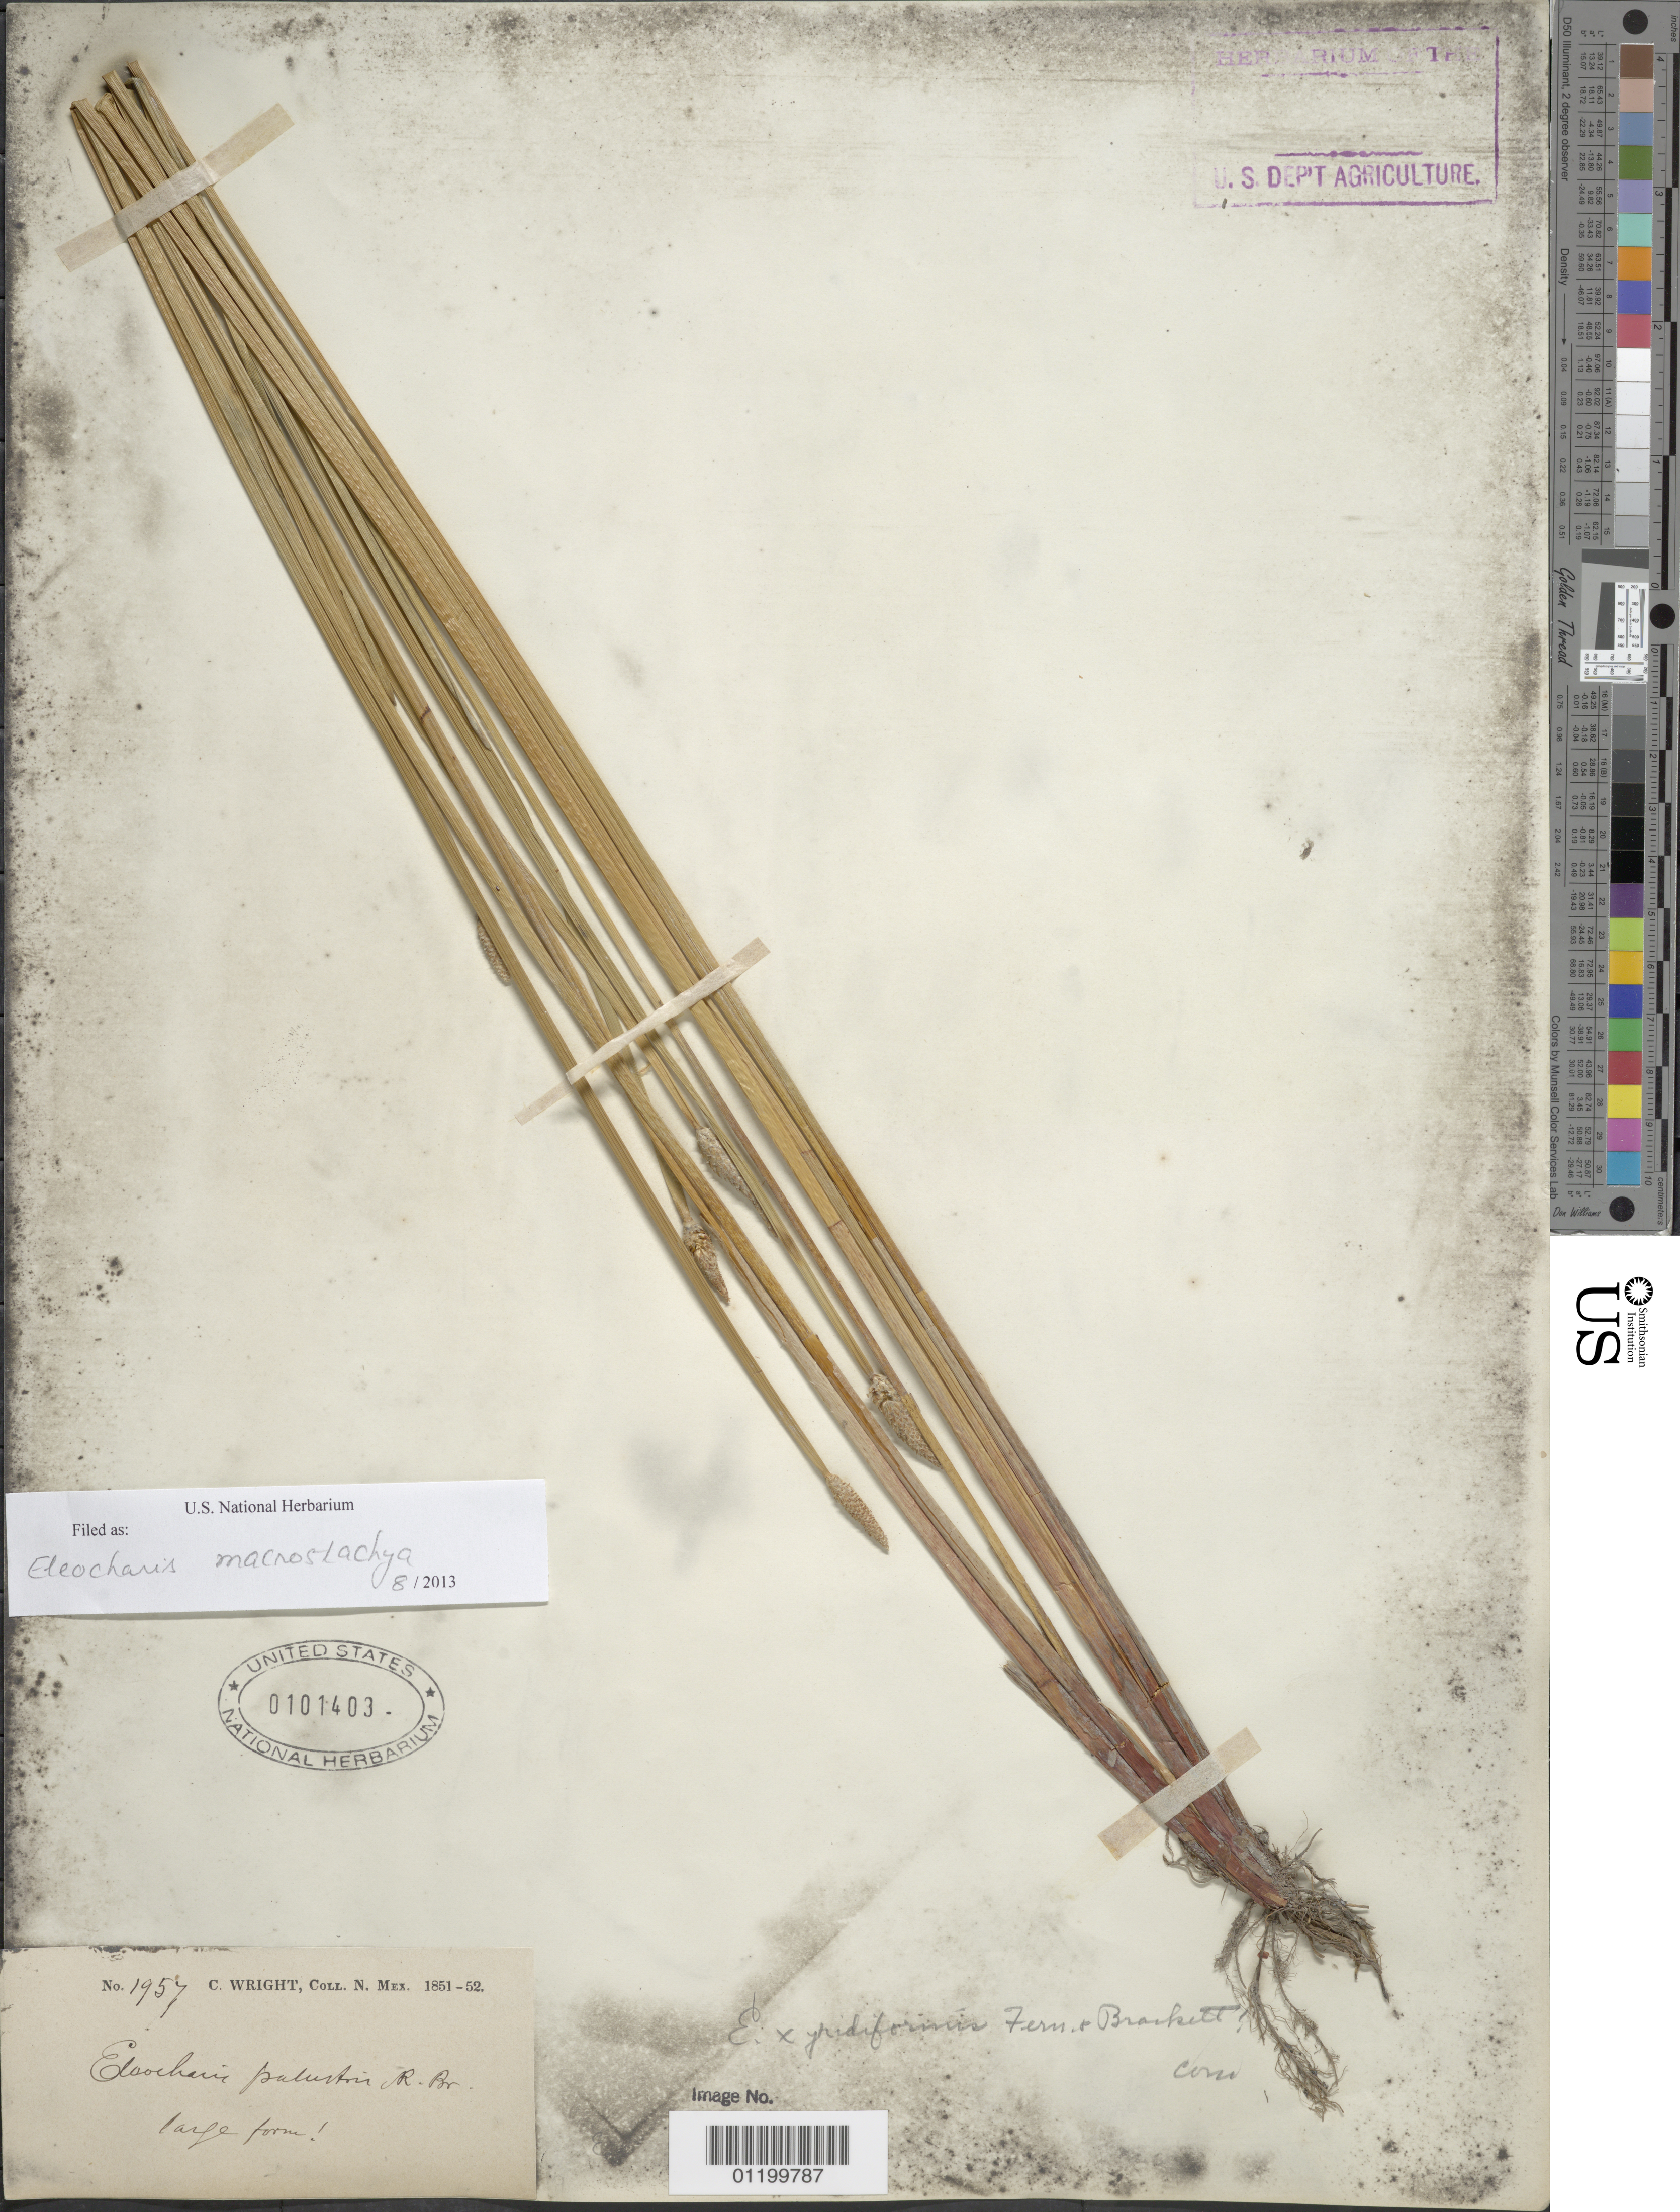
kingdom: Plantae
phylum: Tracheophyta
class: Liliopsida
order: Poales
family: Cyperaceae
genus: Eleocharis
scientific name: Eleocharis macrostachya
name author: Britton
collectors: C. Wright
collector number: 1957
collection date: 1851/1852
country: United States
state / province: New Mexico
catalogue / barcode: US 101403